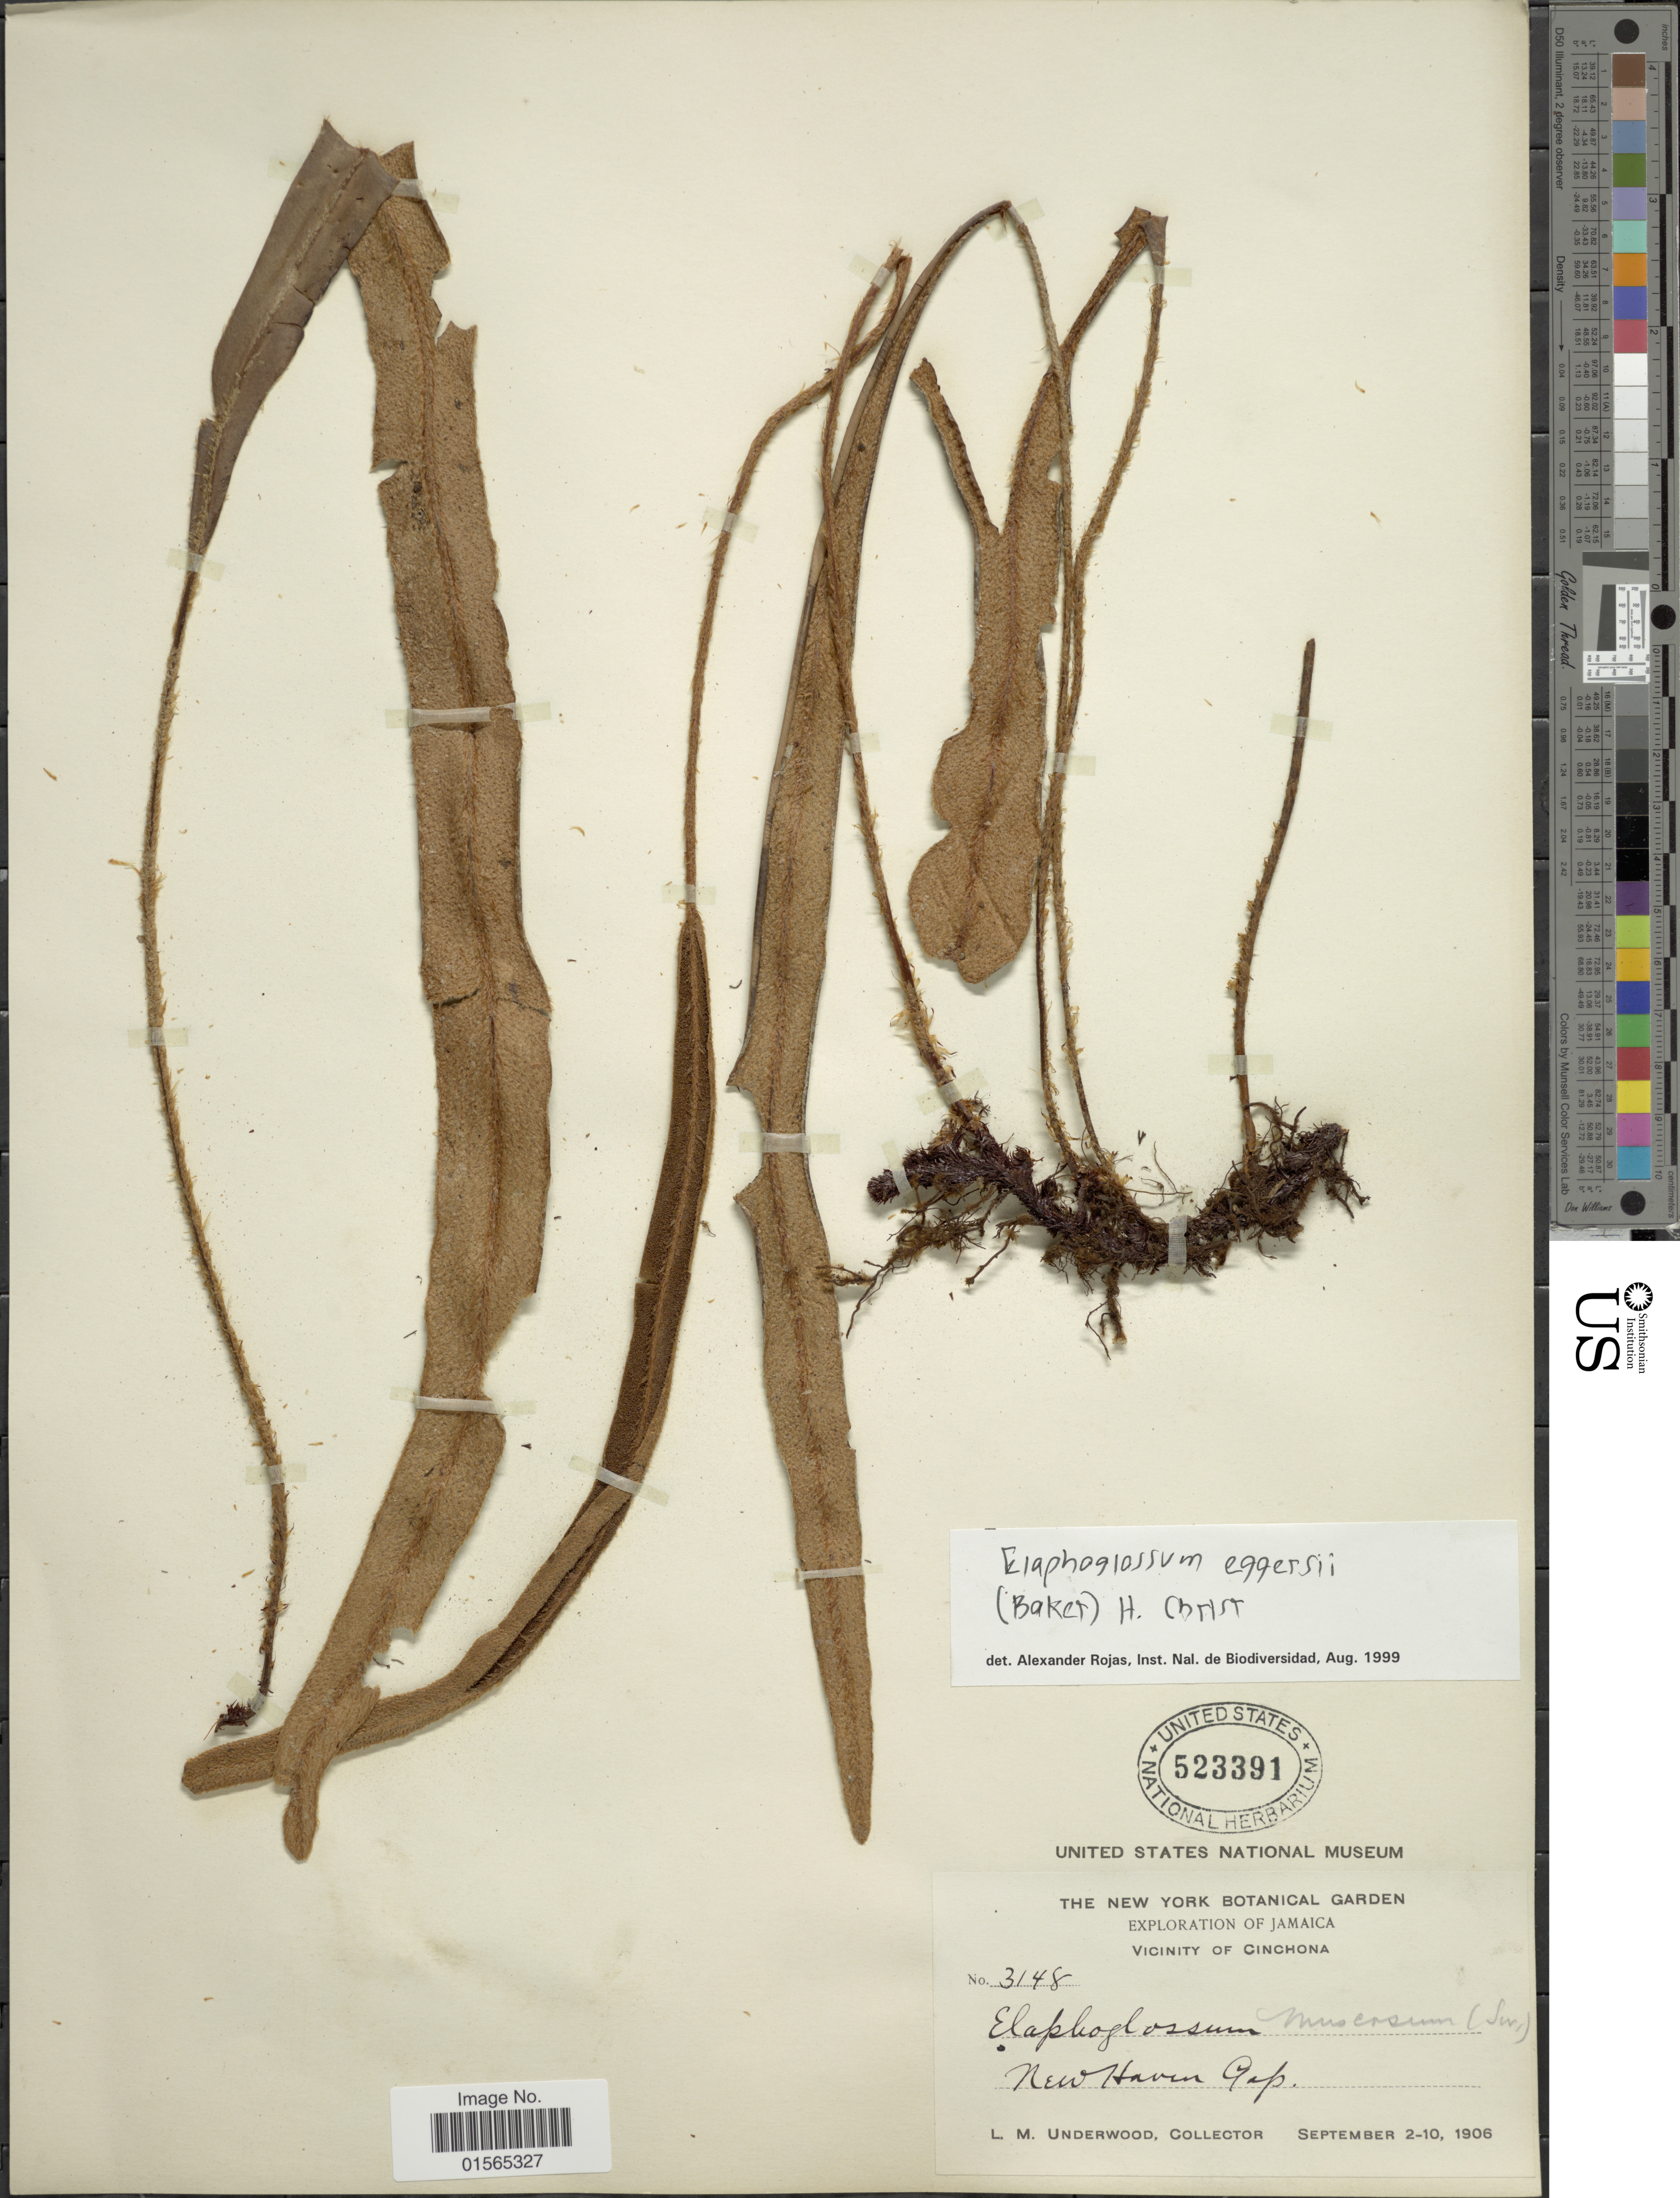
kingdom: Plantae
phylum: Tracheophyta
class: Polypodiopsida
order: Polypodiales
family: Dryopteridaceae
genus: Elaphoglossum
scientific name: Elaphoglossum eggersii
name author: (Baker) Christ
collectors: L. M. Underwood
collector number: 3148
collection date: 1906-09-02/1906-09-10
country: Jamaica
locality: Vicinity of Cinchona, New Haven Gap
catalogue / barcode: US 523391